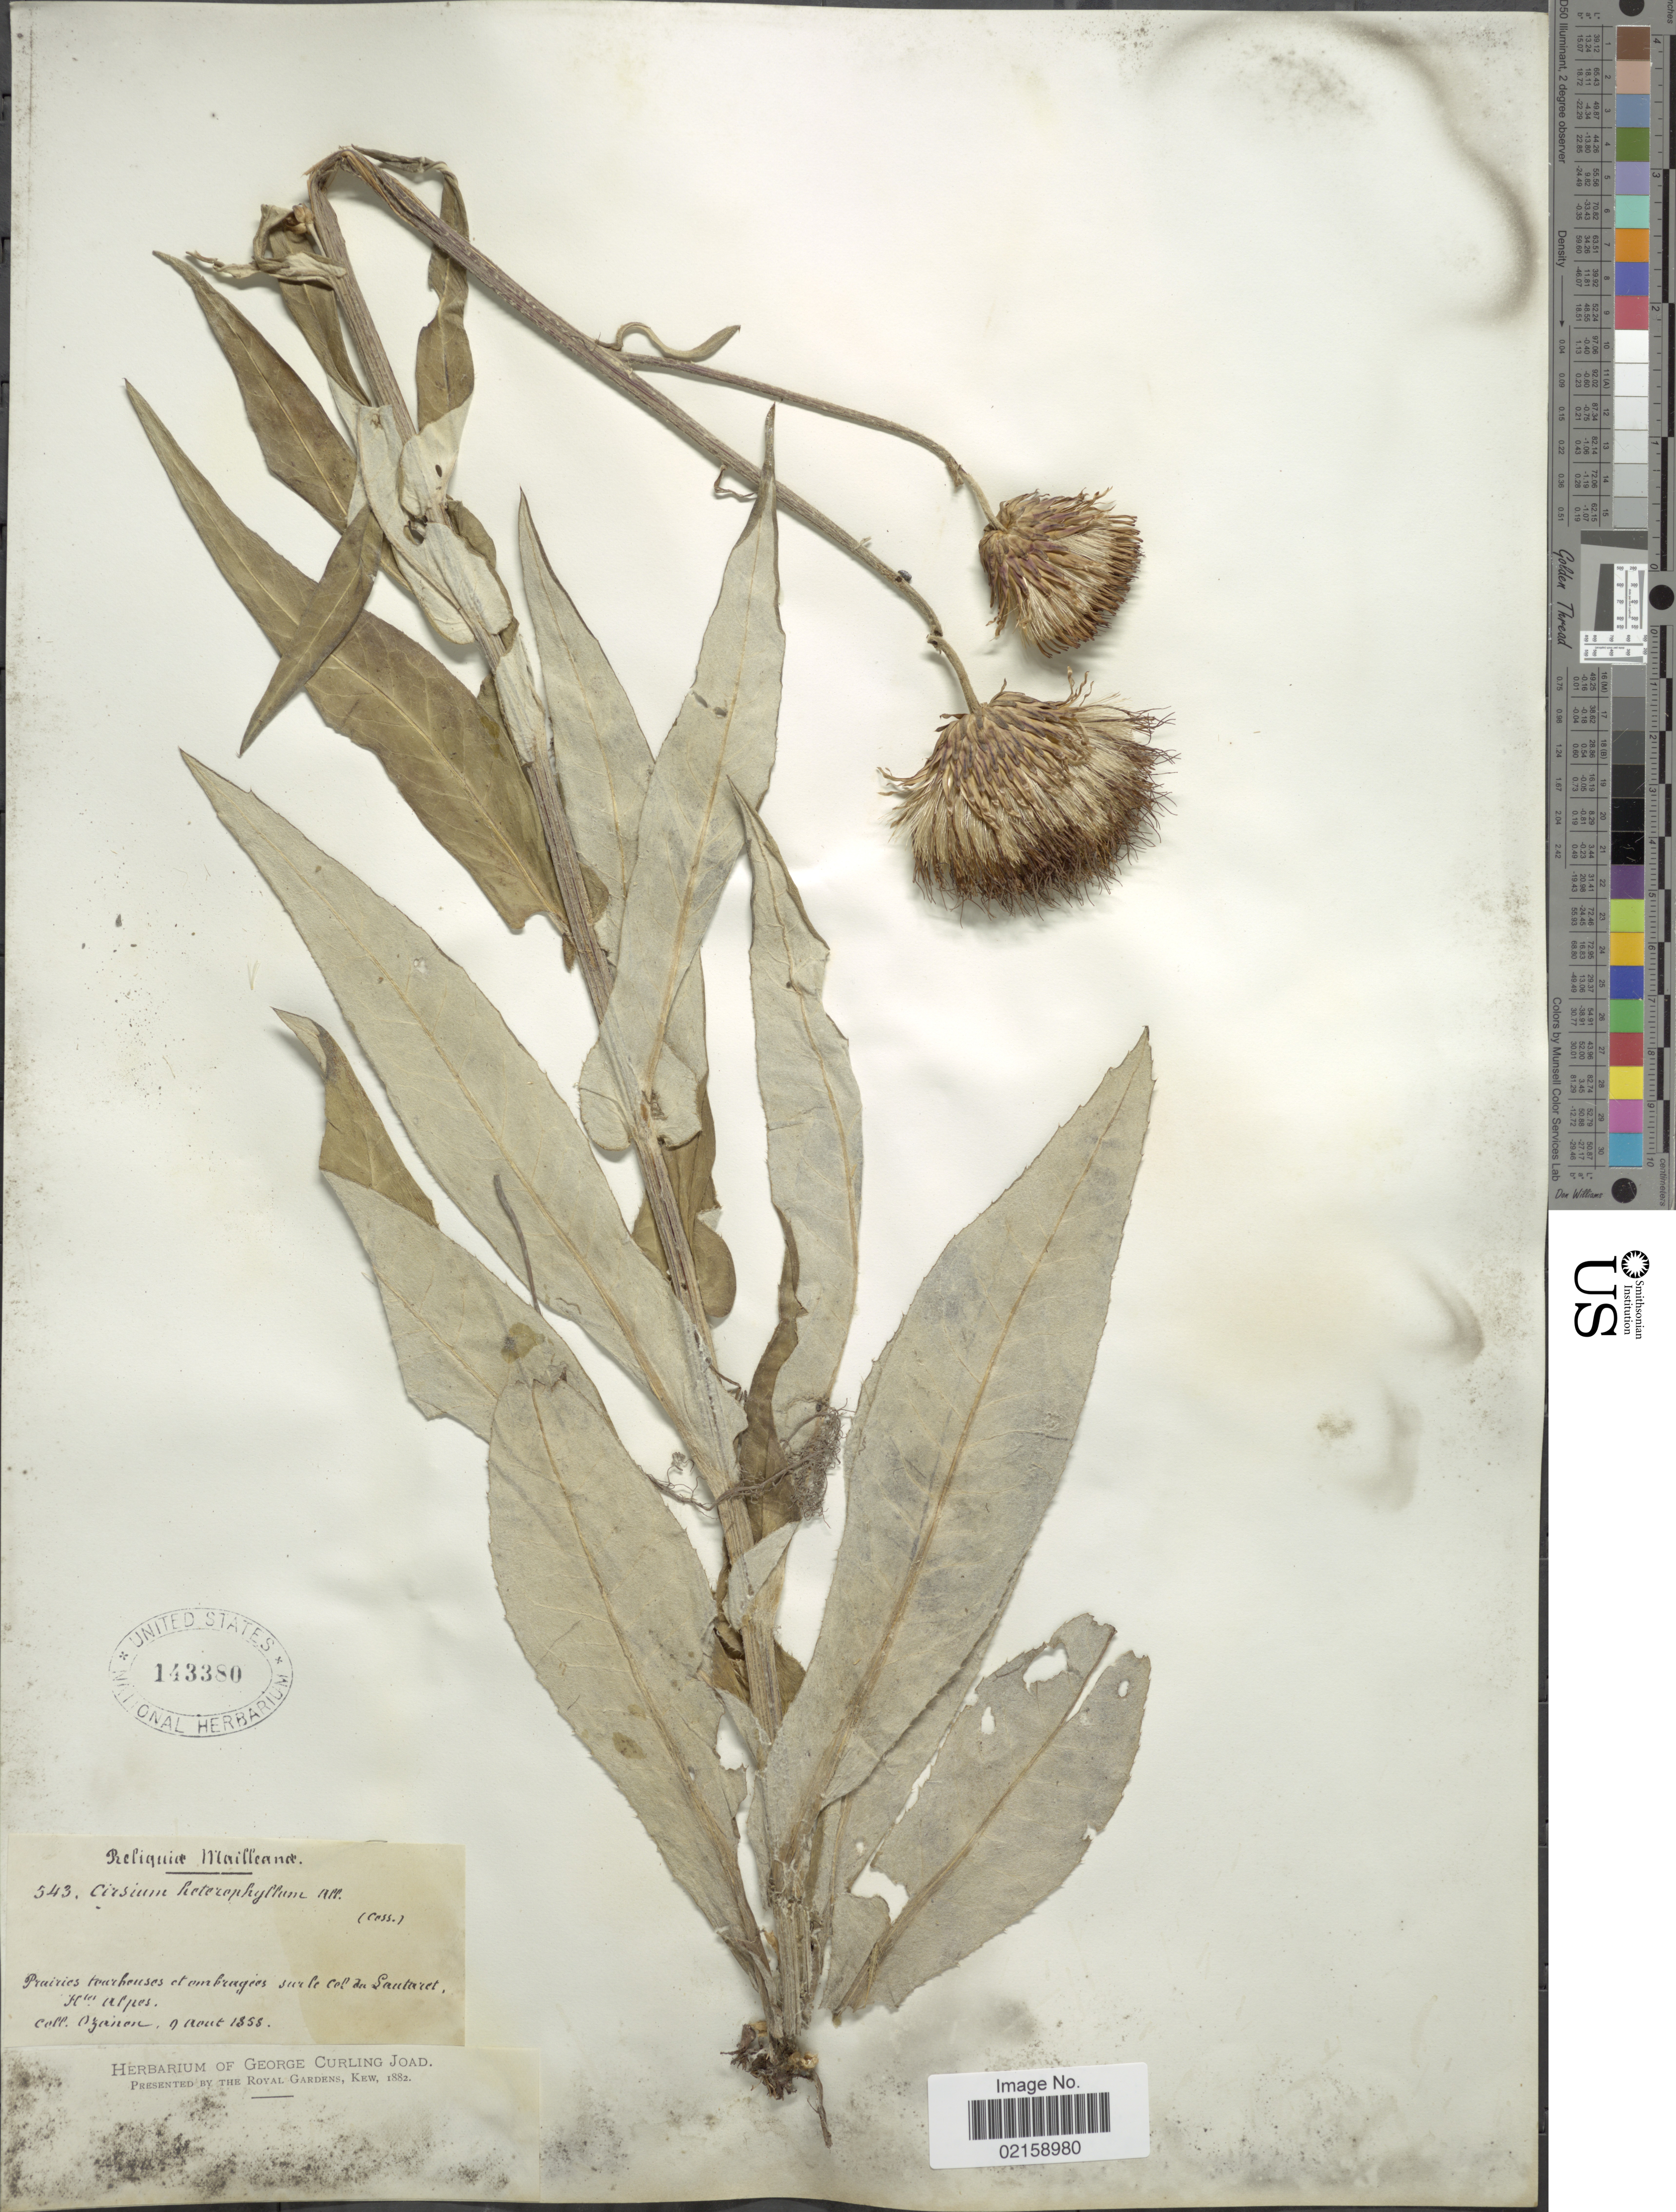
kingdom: Plantae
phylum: Tracheophyta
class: Magnoliopsida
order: Asterales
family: Asteraceae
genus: Cirsium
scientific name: Cirsium heterophyllum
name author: (L.) Hill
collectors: C. Ozanov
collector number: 543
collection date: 1855-08-09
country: France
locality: Reliquia Mailleande, prairies truhouses et ombrages surle coll du Lantariet Htes Alpes. [interpreted]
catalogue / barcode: US 143380